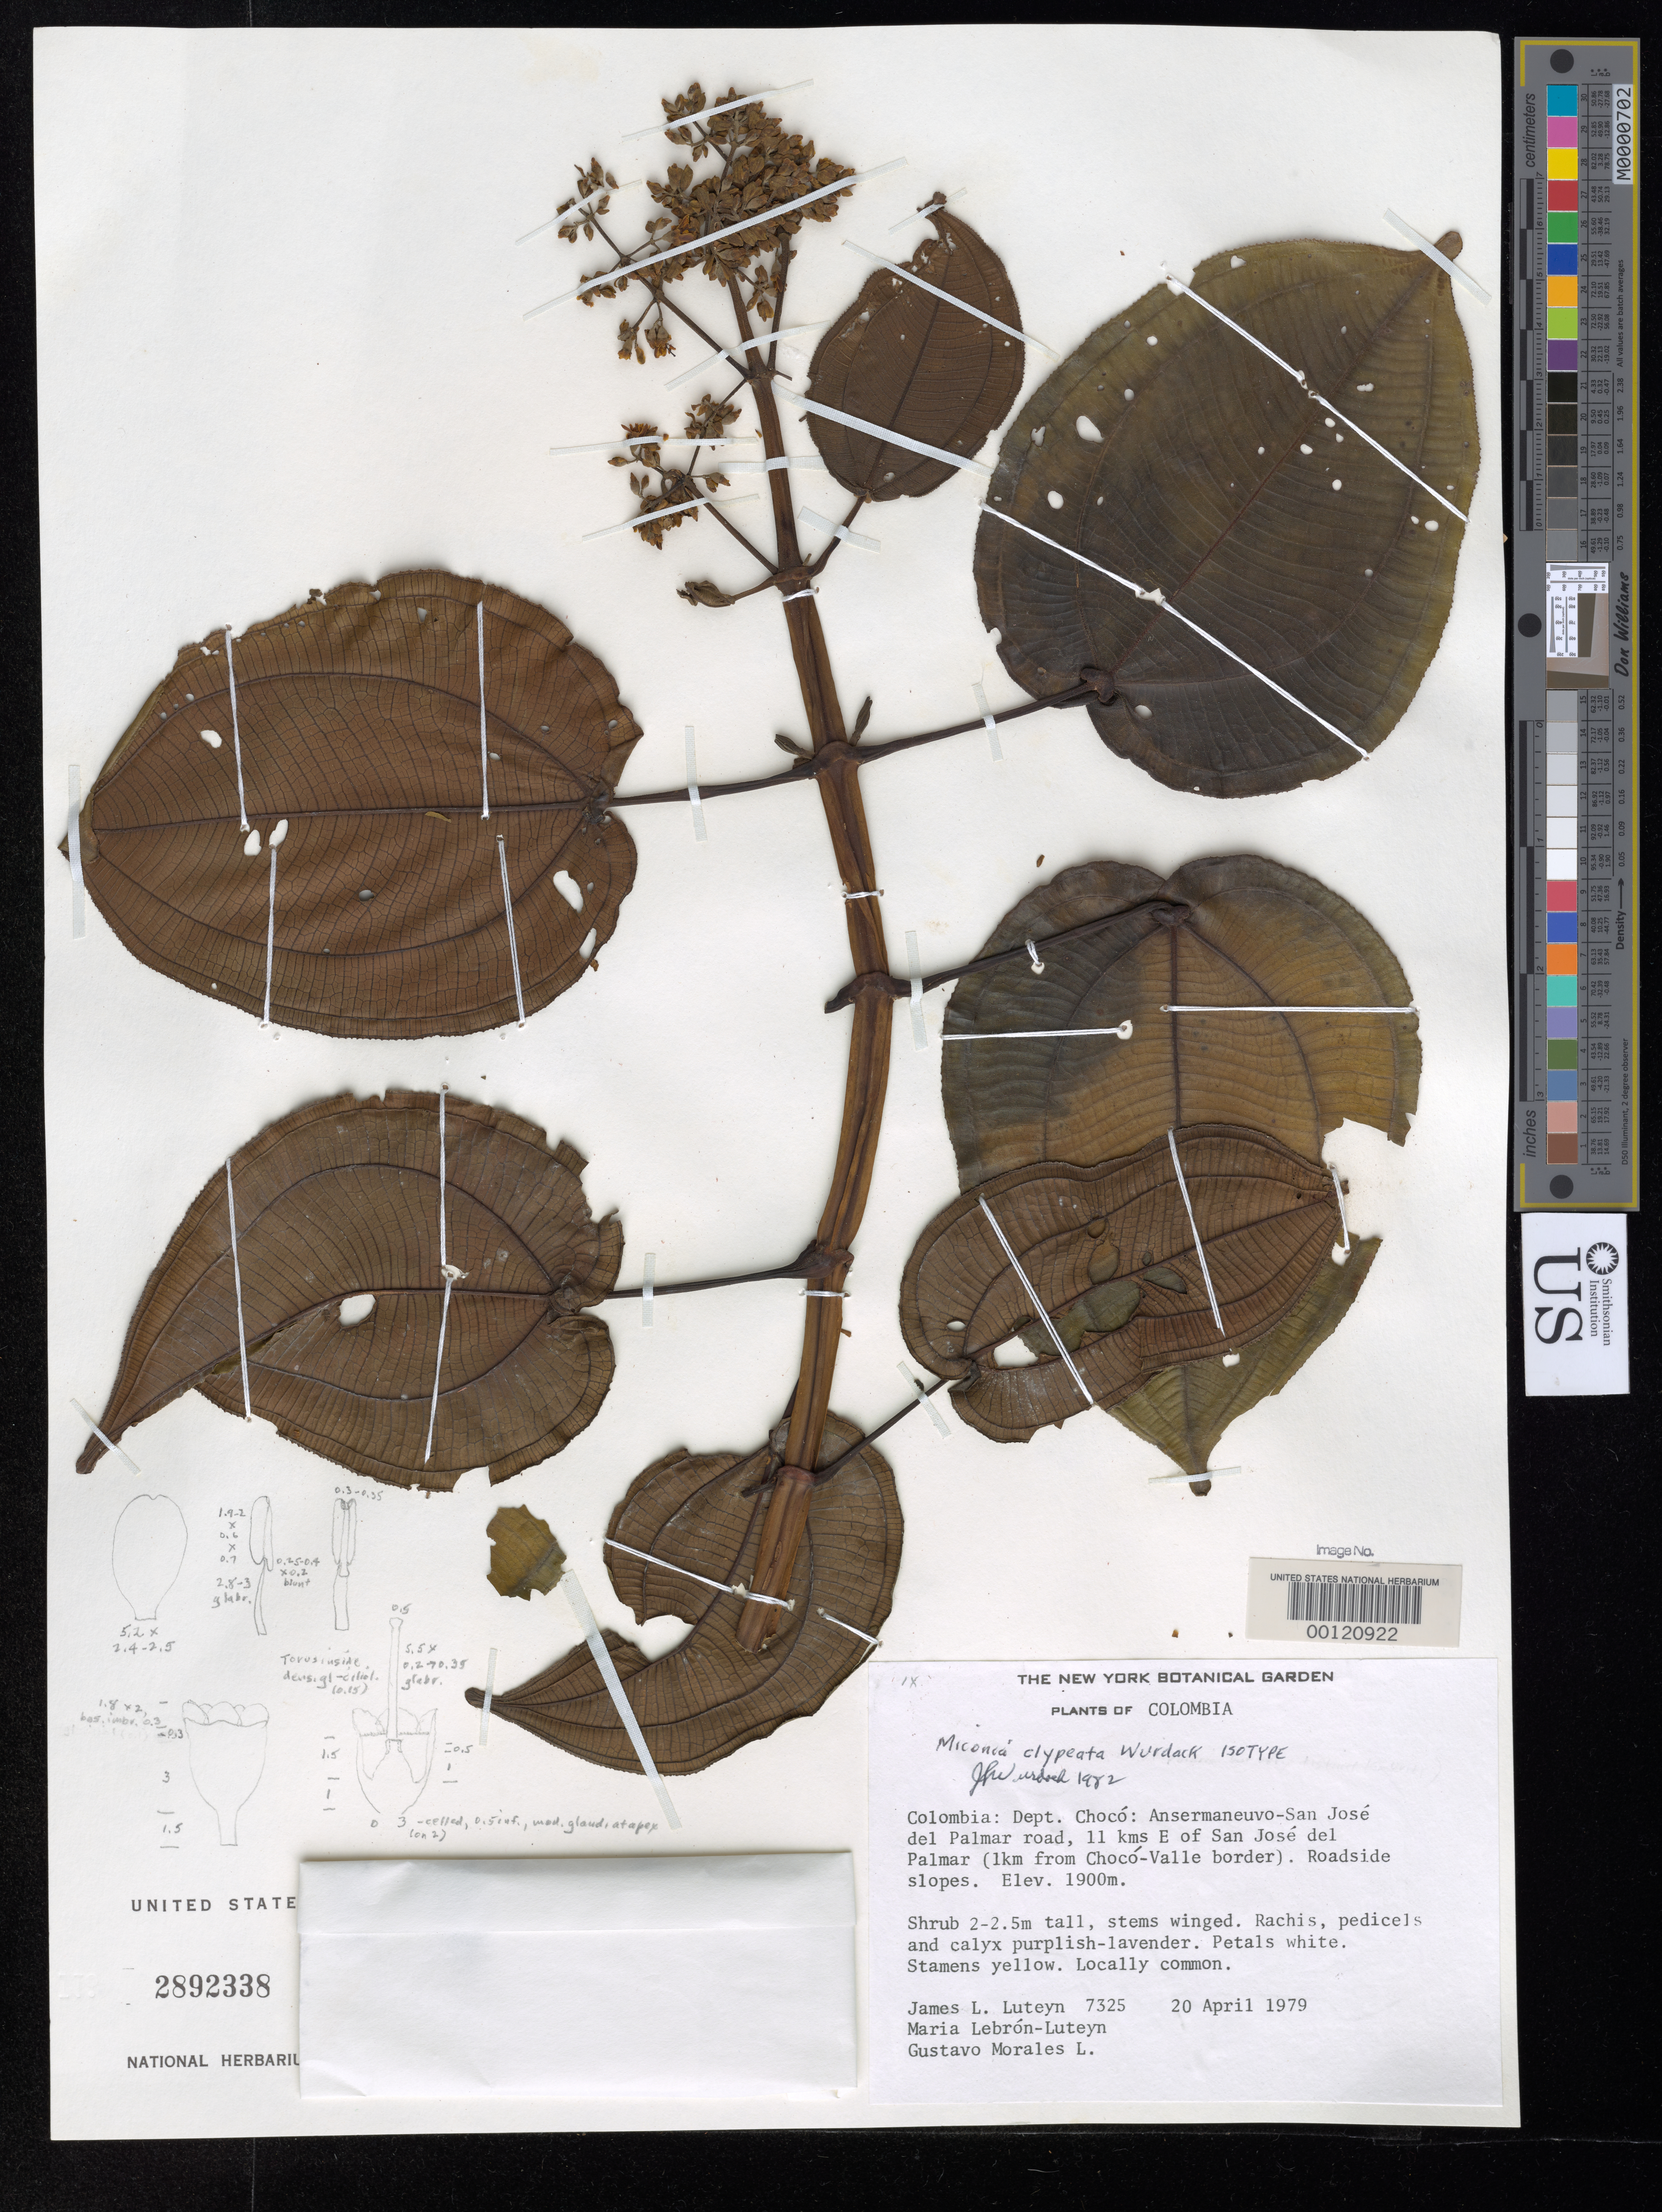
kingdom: Plantae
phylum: Tracheophyta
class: Magnoliopsida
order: Myrtales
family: Melastomataceae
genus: Miconia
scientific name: Miconia clypeata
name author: Wurdack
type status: Isotype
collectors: J. L. Luteyn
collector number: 7325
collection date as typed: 20 Apr 1979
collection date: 1979-04-20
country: Colombia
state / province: Chocó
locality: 11 km E of San Jose del Palmar.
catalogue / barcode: US 2892338